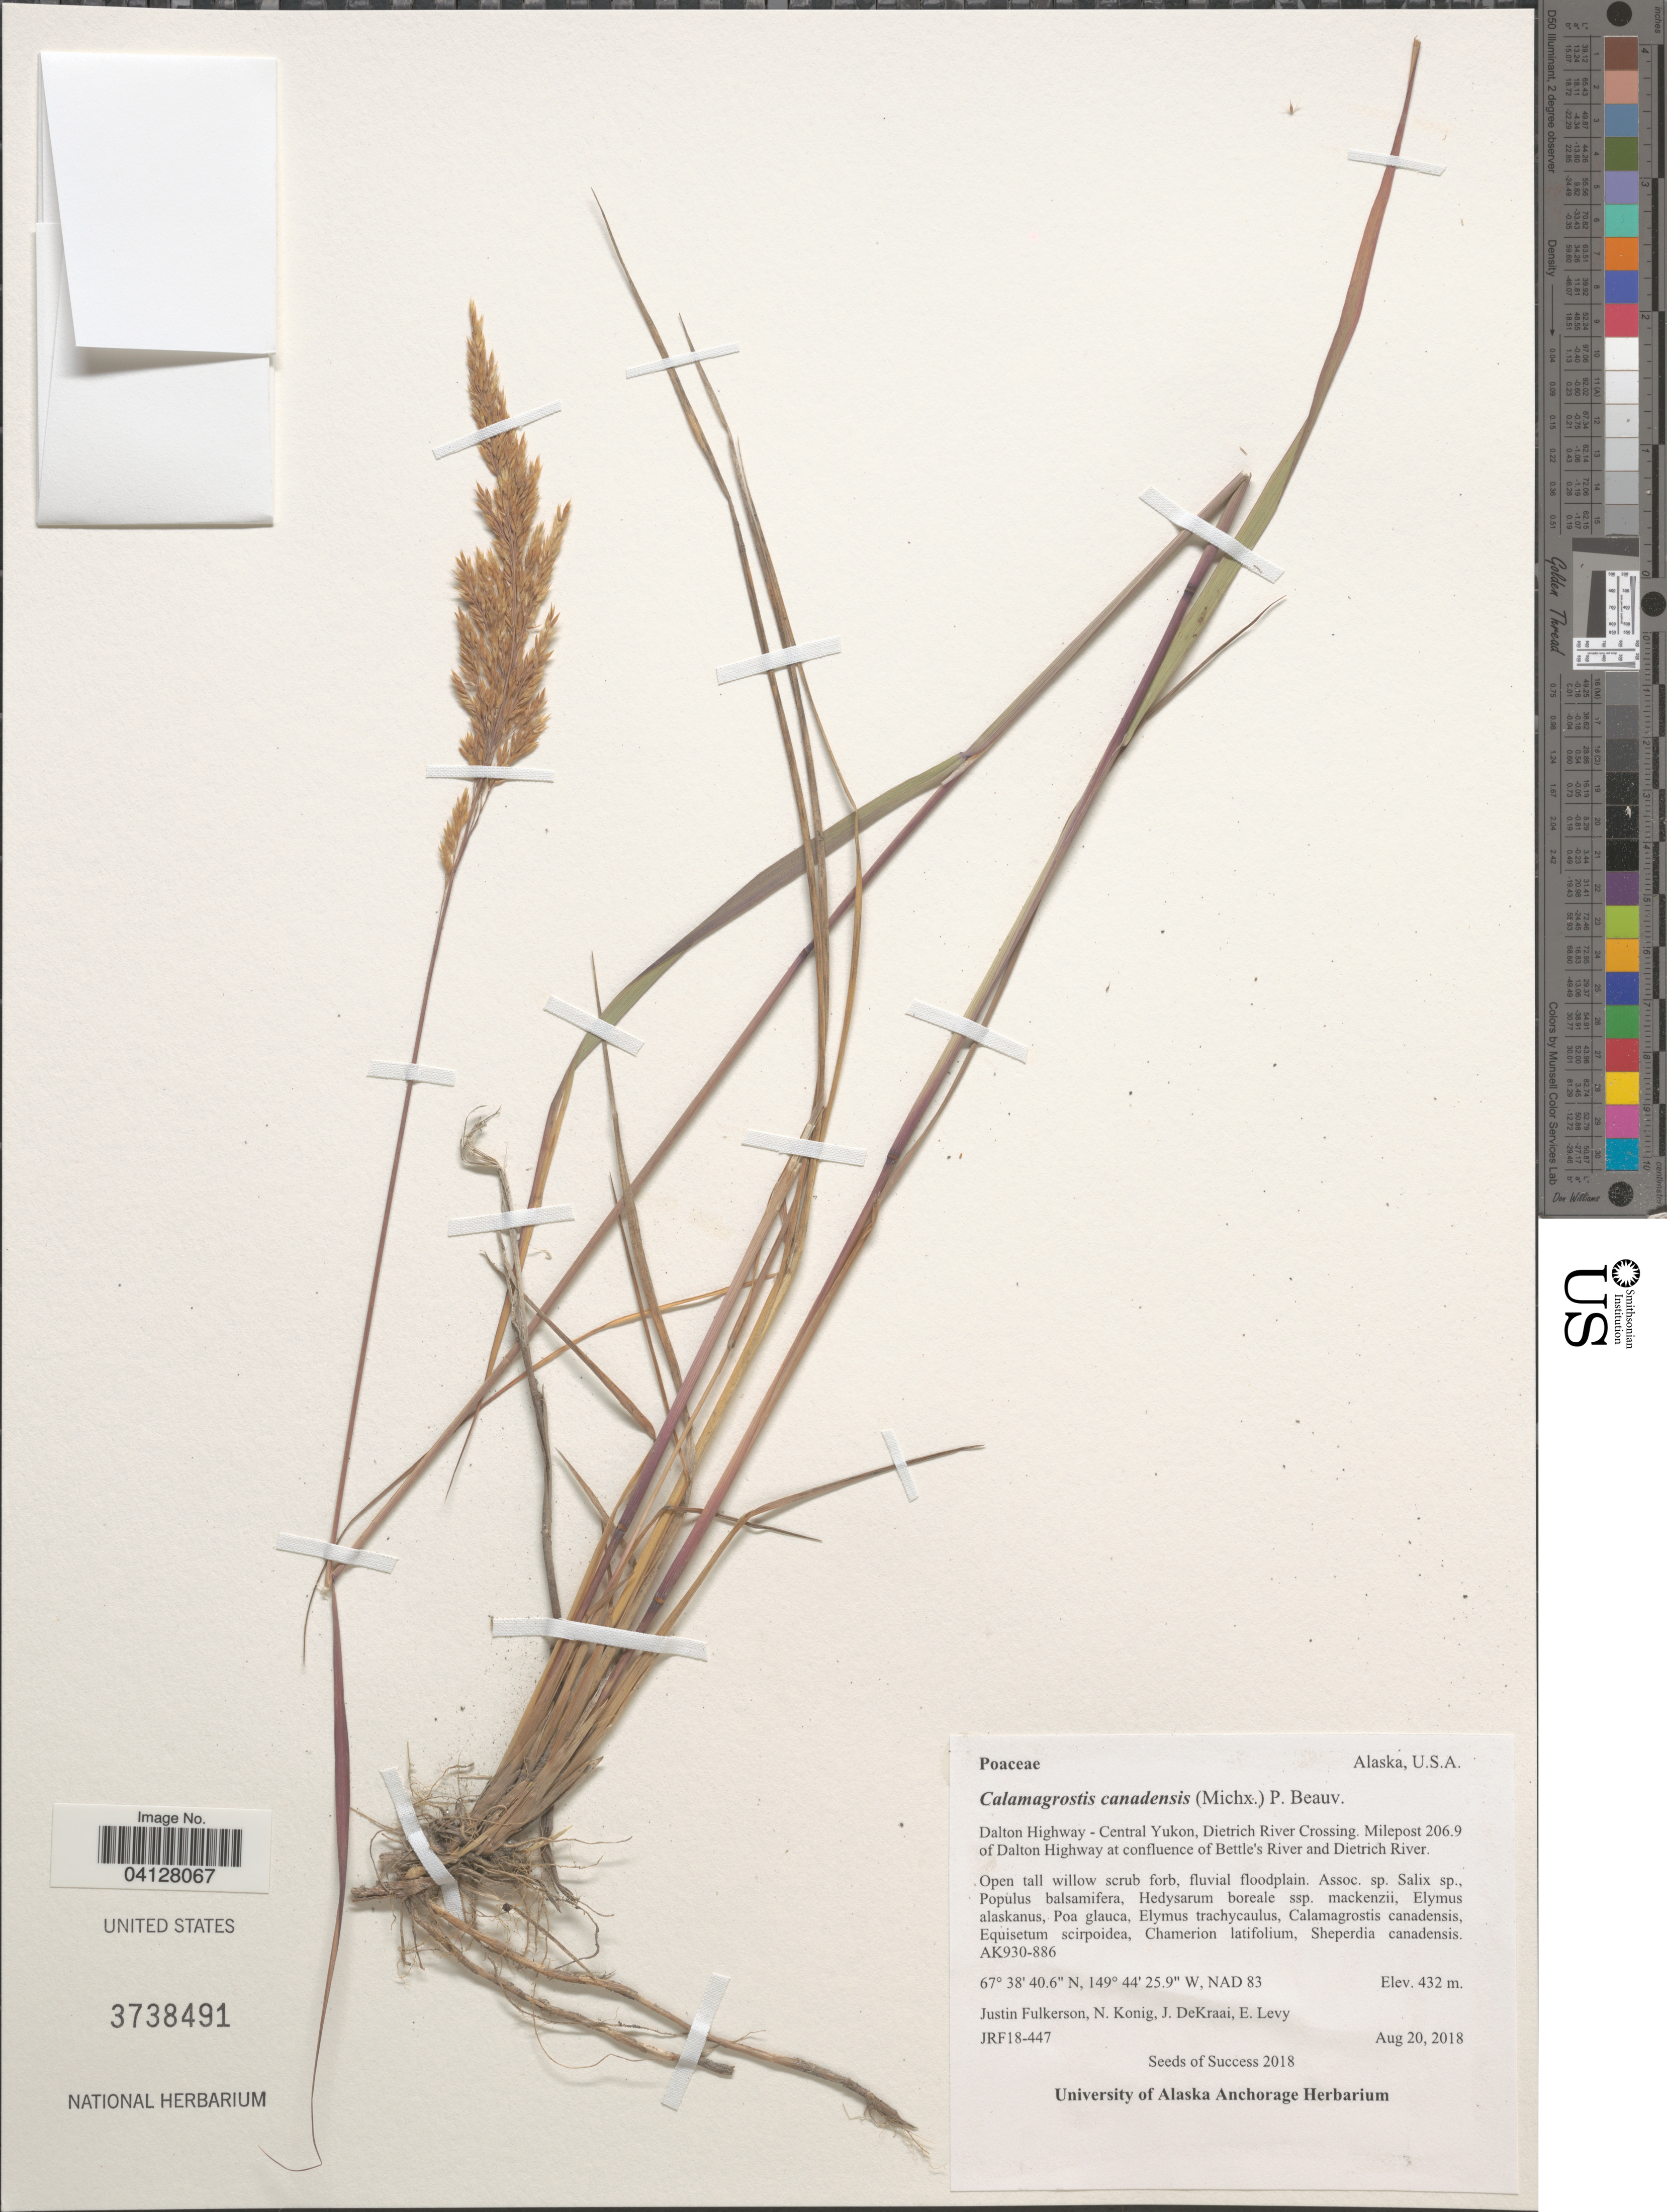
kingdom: Plantae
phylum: Tracheophyta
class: Liliopsida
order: Poales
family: Poaceae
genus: Calamagrostis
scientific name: Calamagrostis canadensis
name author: (Michx.) P. Beauv.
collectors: J. Fulkerson, N. Konig, J. DeKraai & E. Levy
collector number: JRF18-447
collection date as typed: Transcribed d/m/y: 20/8/2018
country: United States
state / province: Alaska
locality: Dalton Highway - Central Yukon, Dietrich River Crossing. Milepost 206.9 of Dalton Highway at confluence of Bettle's River and Dietrich River. AK930-886. NAD 83.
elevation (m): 432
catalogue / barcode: US 3738491